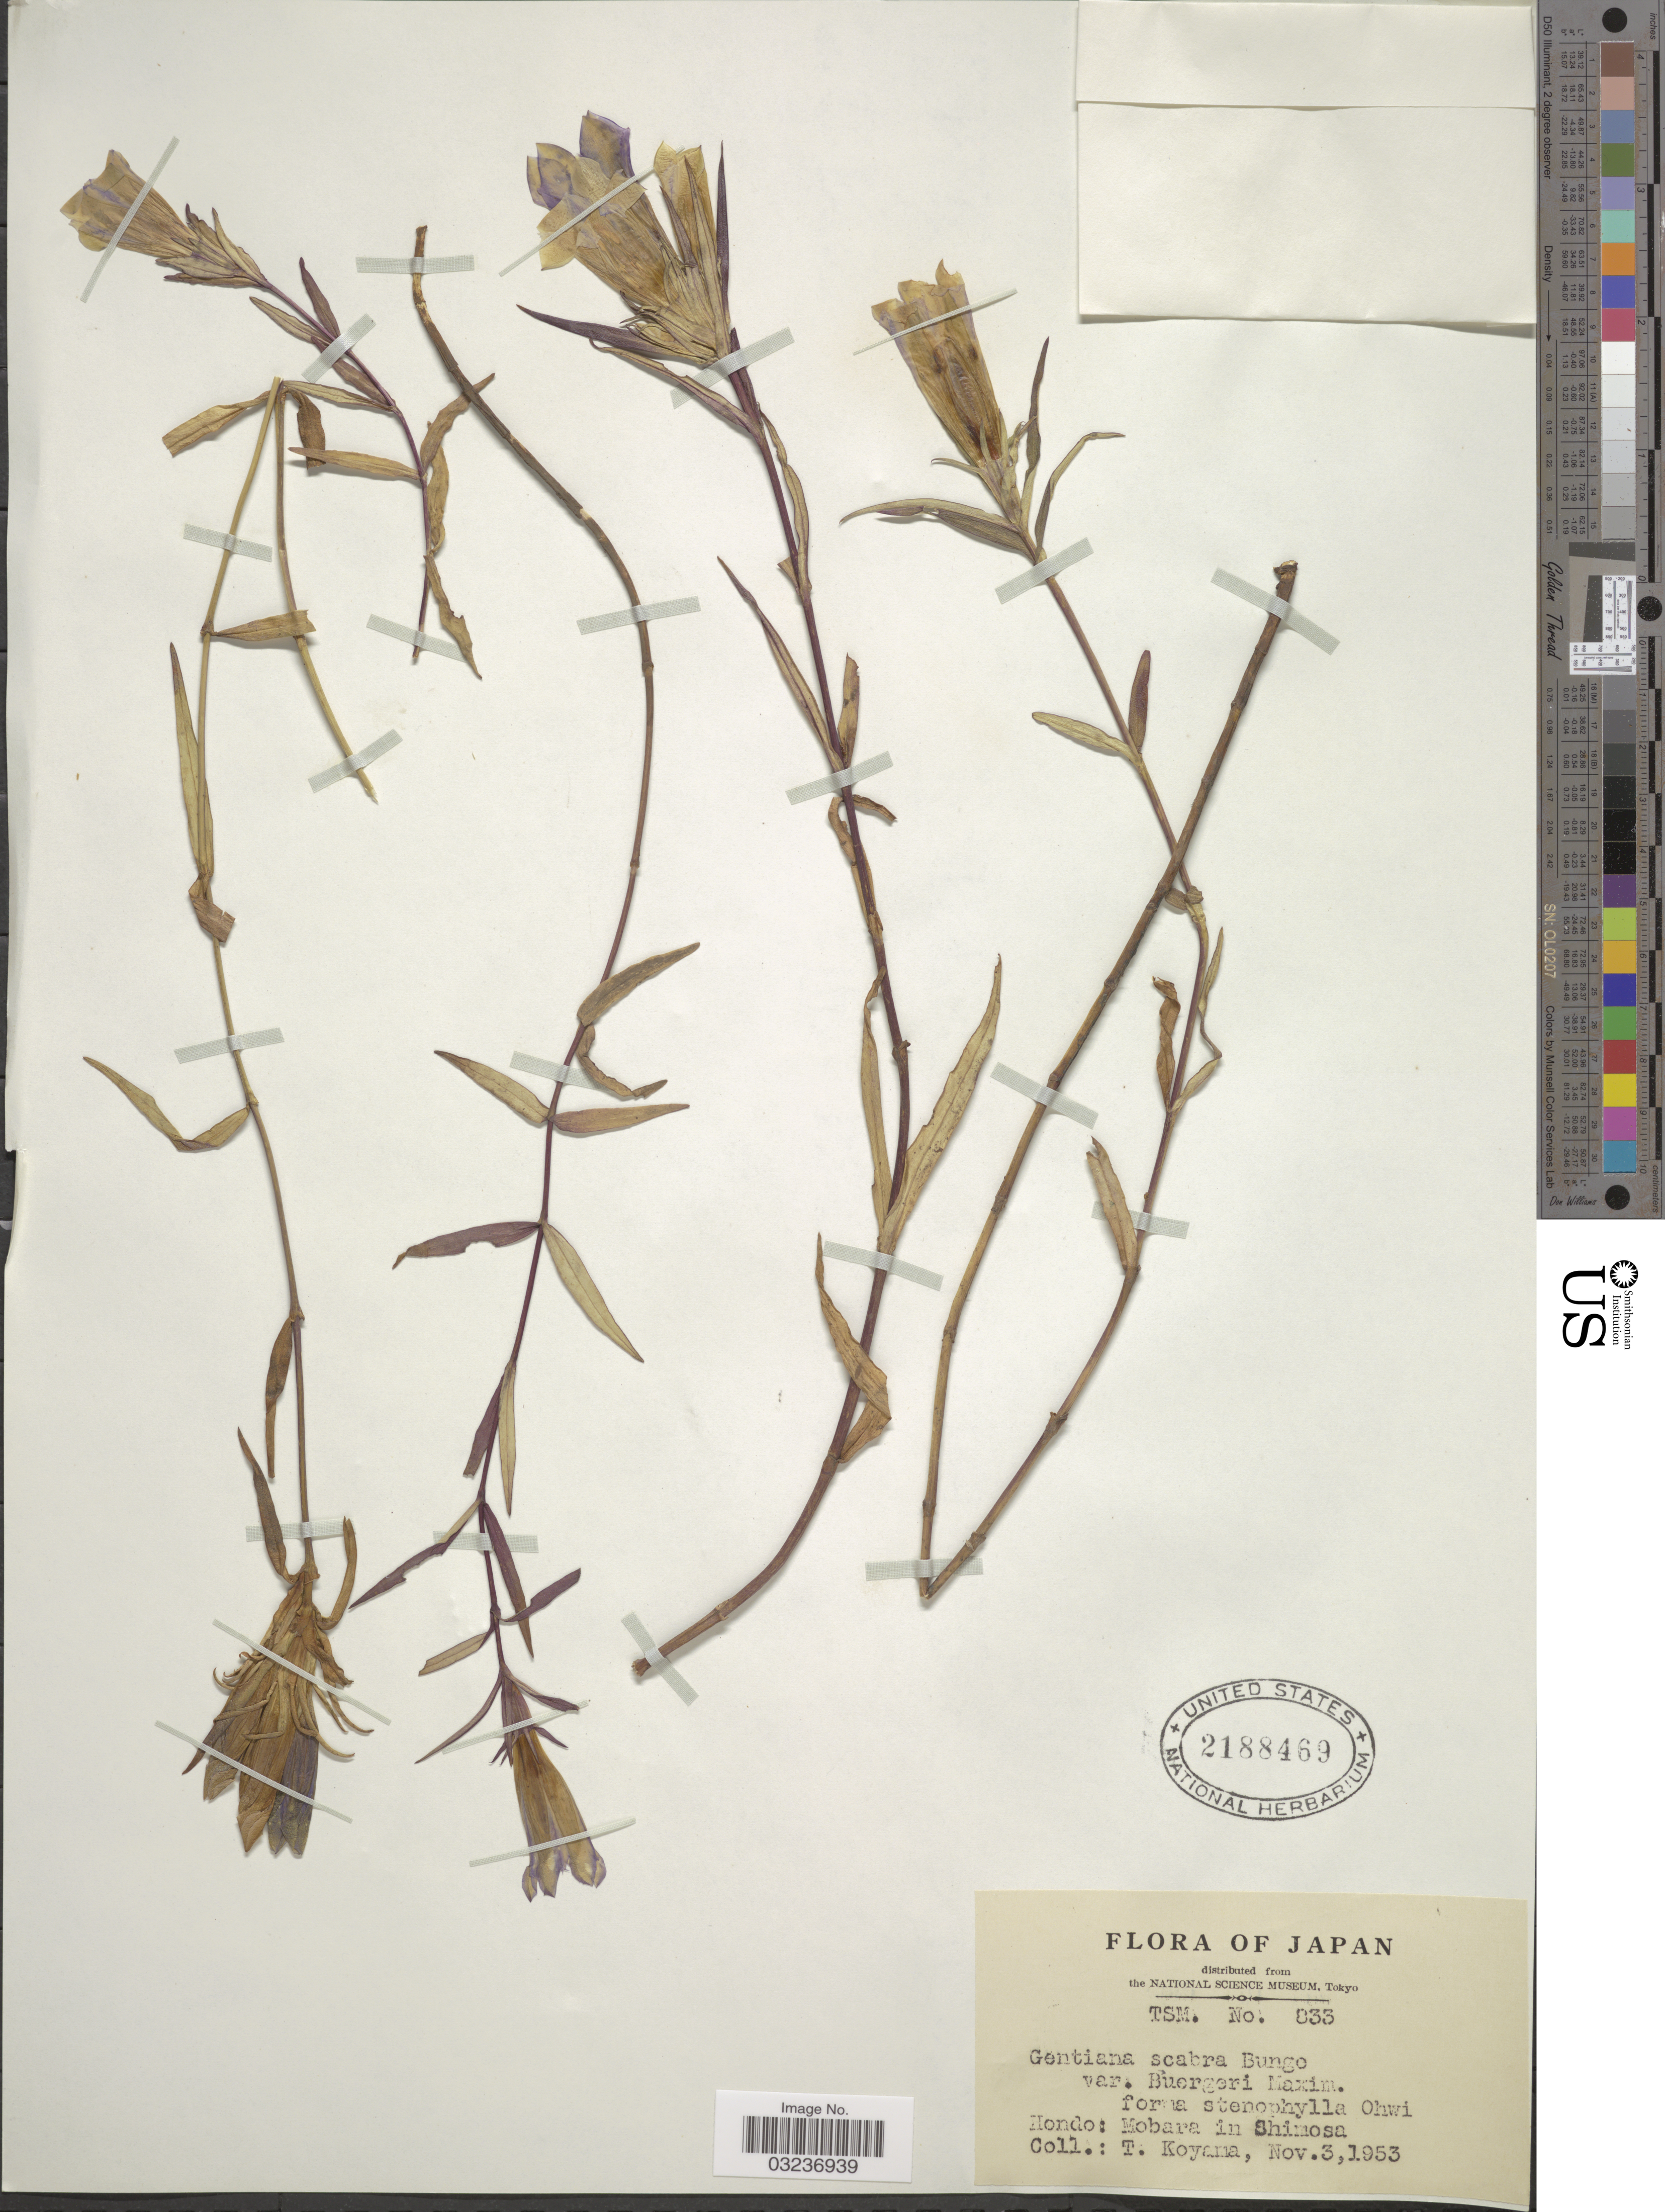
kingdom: Plantae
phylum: Tracheophyta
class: Magnoliopsida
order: Gentianales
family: Gentianaceae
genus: Gentiana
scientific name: Gentiana scabra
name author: Bunge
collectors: T. Koyama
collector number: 833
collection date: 1953-01-03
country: Japan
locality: Hondo: Mobara in Shimosa.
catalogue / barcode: US 2188469